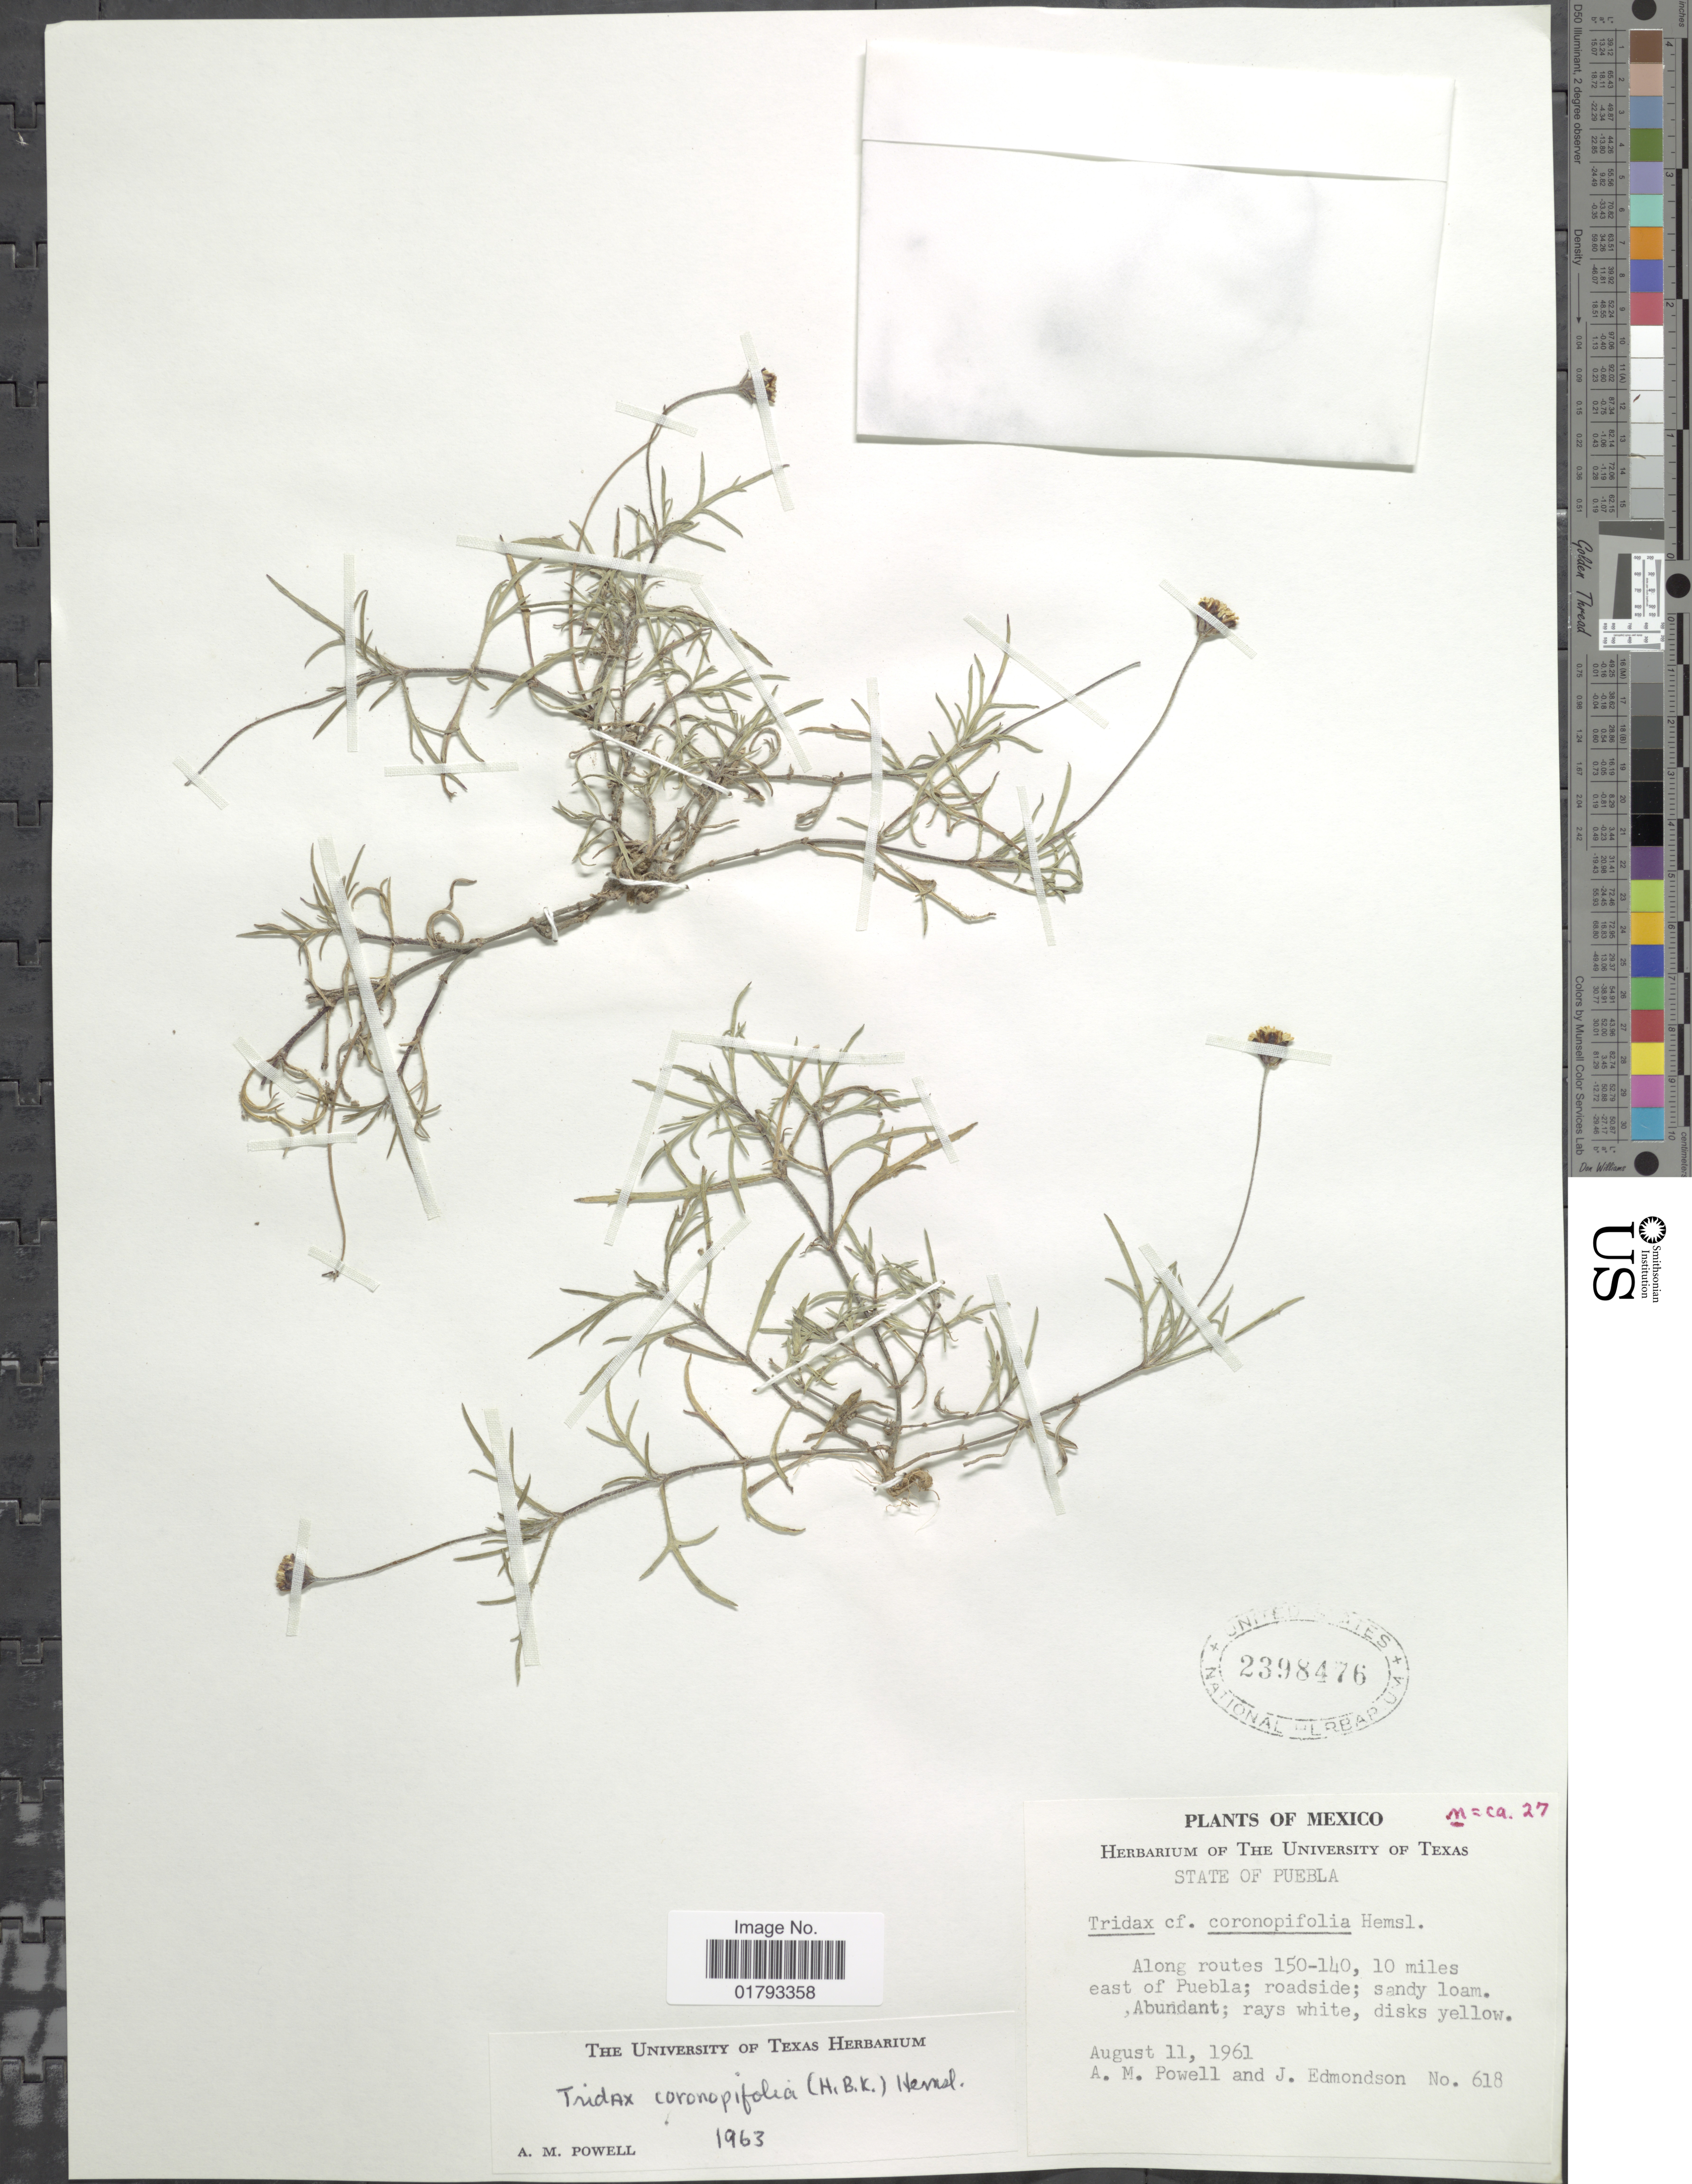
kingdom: Plantae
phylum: Tracheophyta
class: Magnoliopsida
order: Asterales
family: Asteraceae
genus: Tridax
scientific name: Tridax coronopifolia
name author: (Kunth) Hemsl.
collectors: A. M. Powell & J. Edmondson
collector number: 618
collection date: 1961-08-11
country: Mexico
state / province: Puebla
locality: State of Puebla. Along routes 150-140, 10 miles east of Puebla.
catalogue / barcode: US 2398476